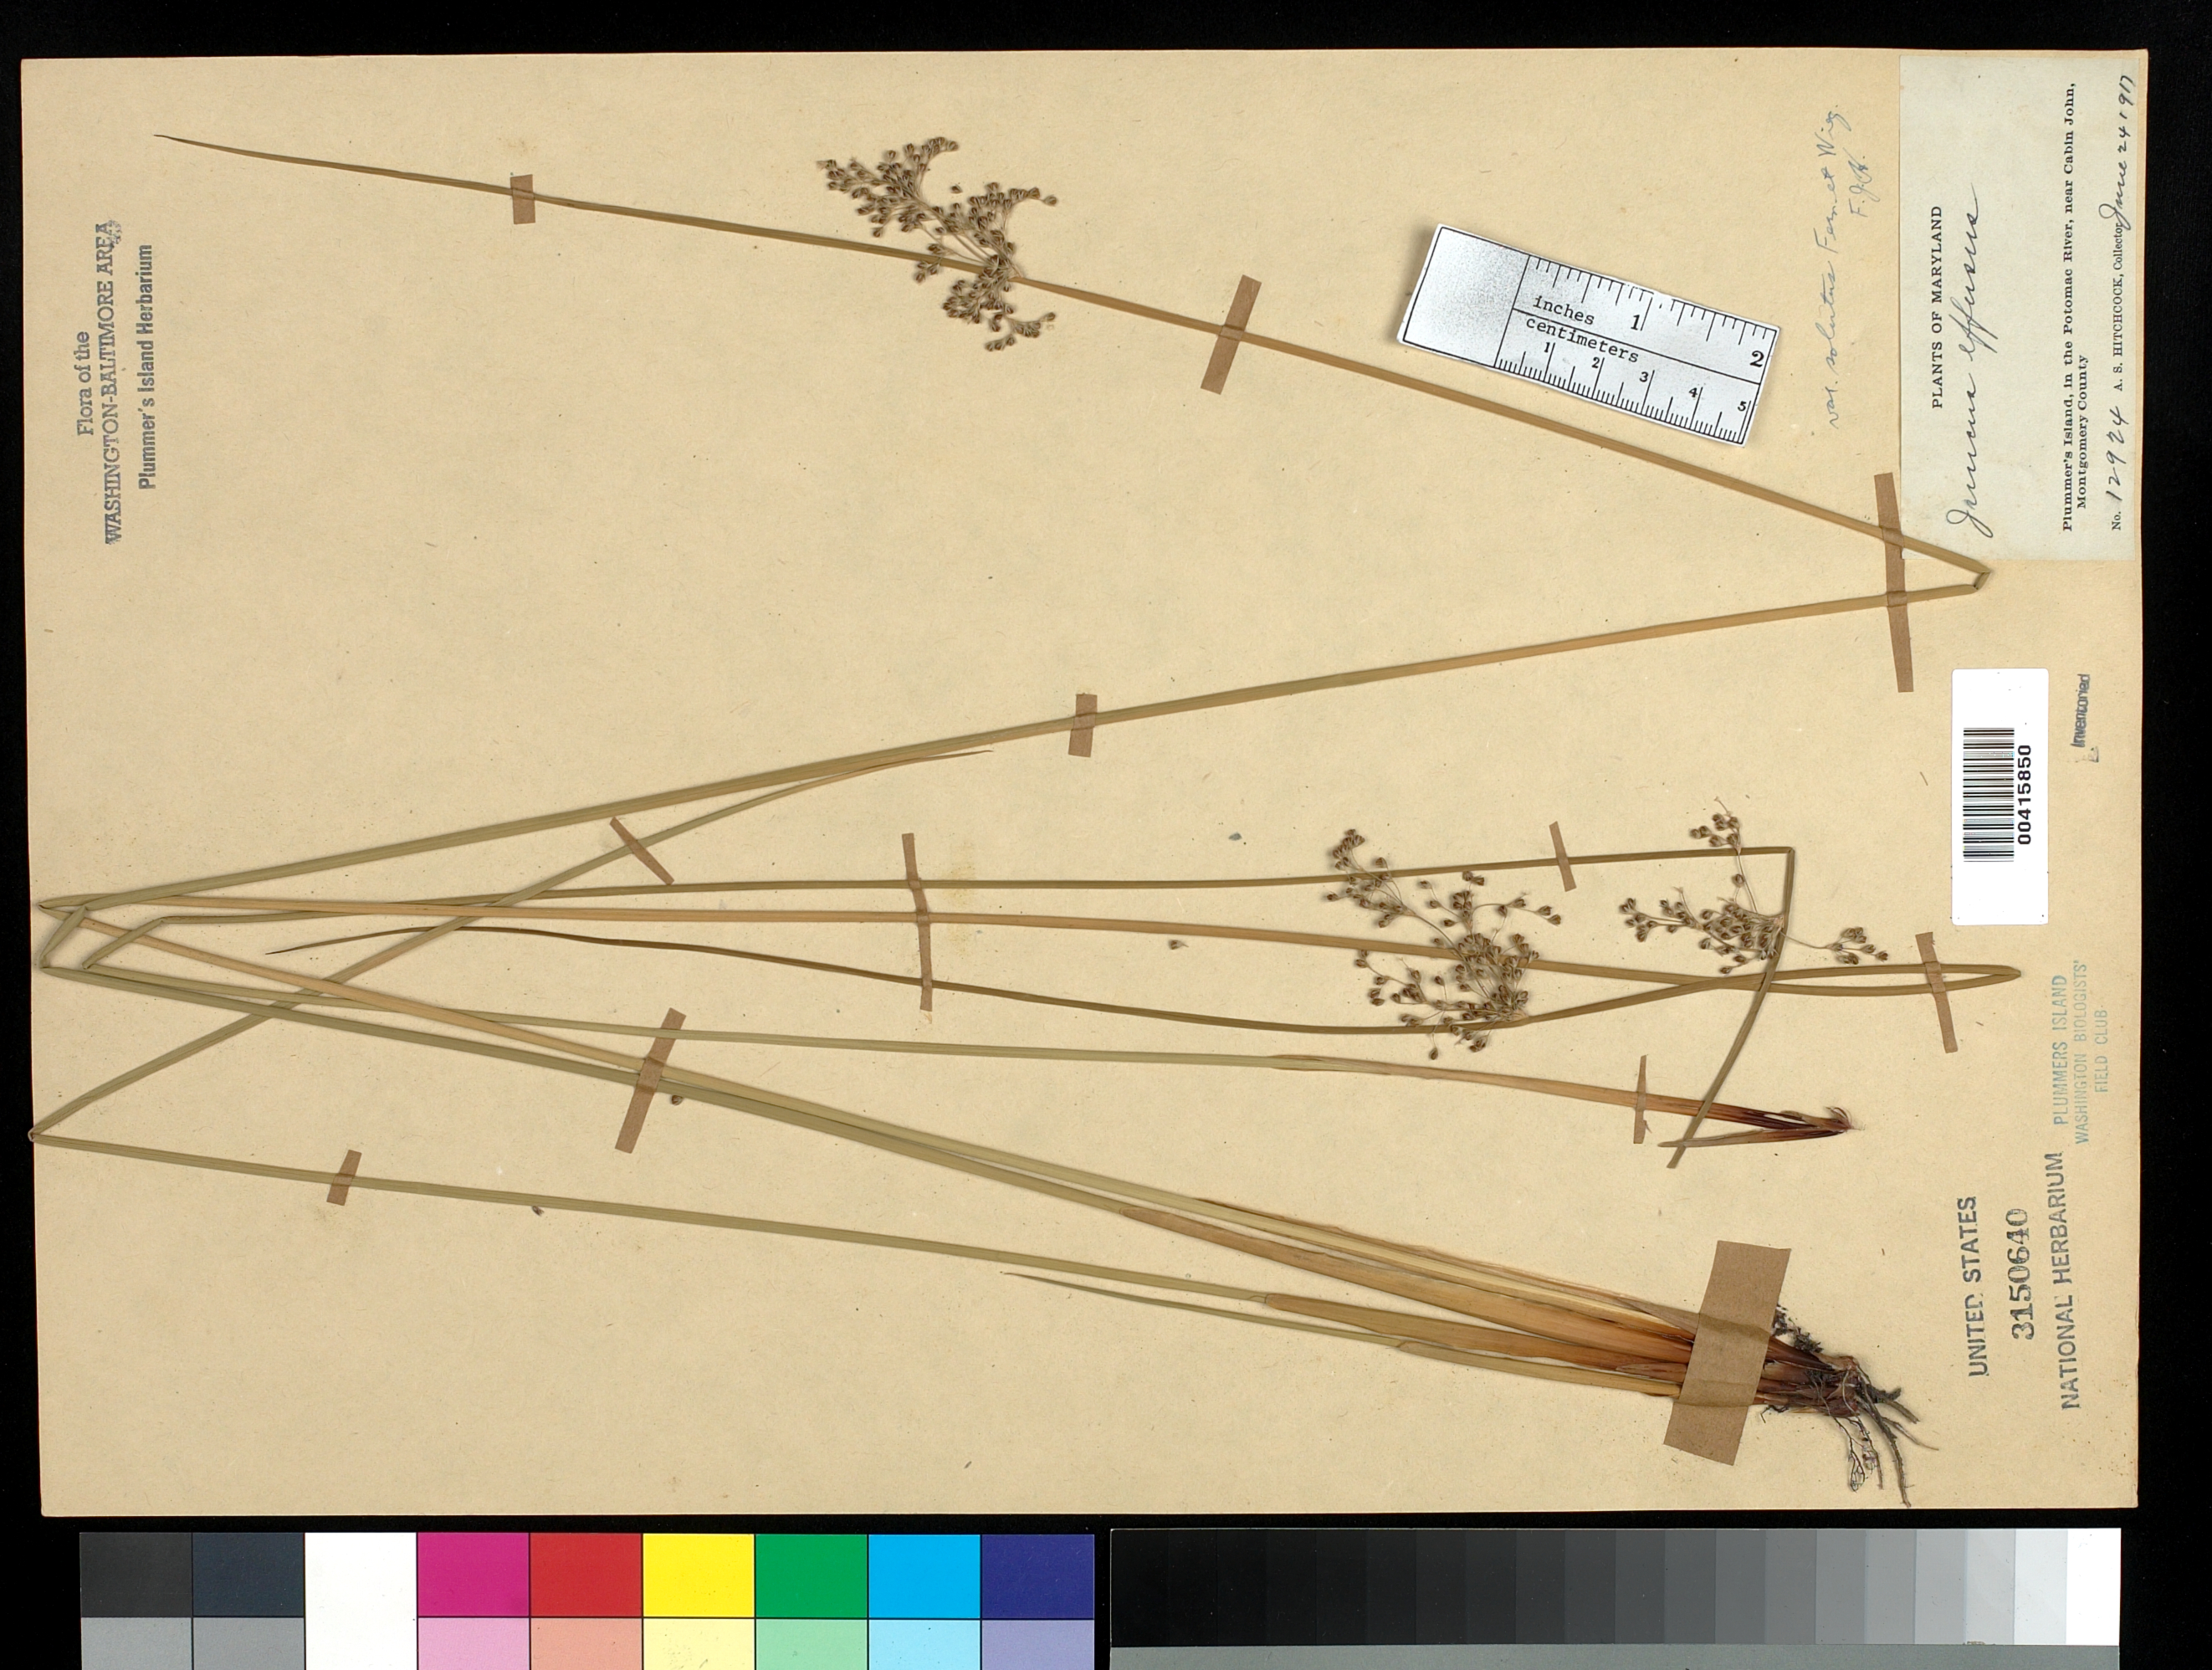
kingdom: Plantae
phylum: Tracheophyta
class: Liliopsida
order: Poales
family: Juncaceae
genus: Juncus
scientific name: Juncus effusus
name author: L.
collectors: A. S. Hitchcock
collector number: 12924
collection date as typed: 24 Jun 1917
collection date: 1917-06-24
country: United States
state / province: Maryland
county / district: Montgomery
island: Plummers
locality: Plummer's Island C. & O. Canal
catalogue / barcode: US 3150640